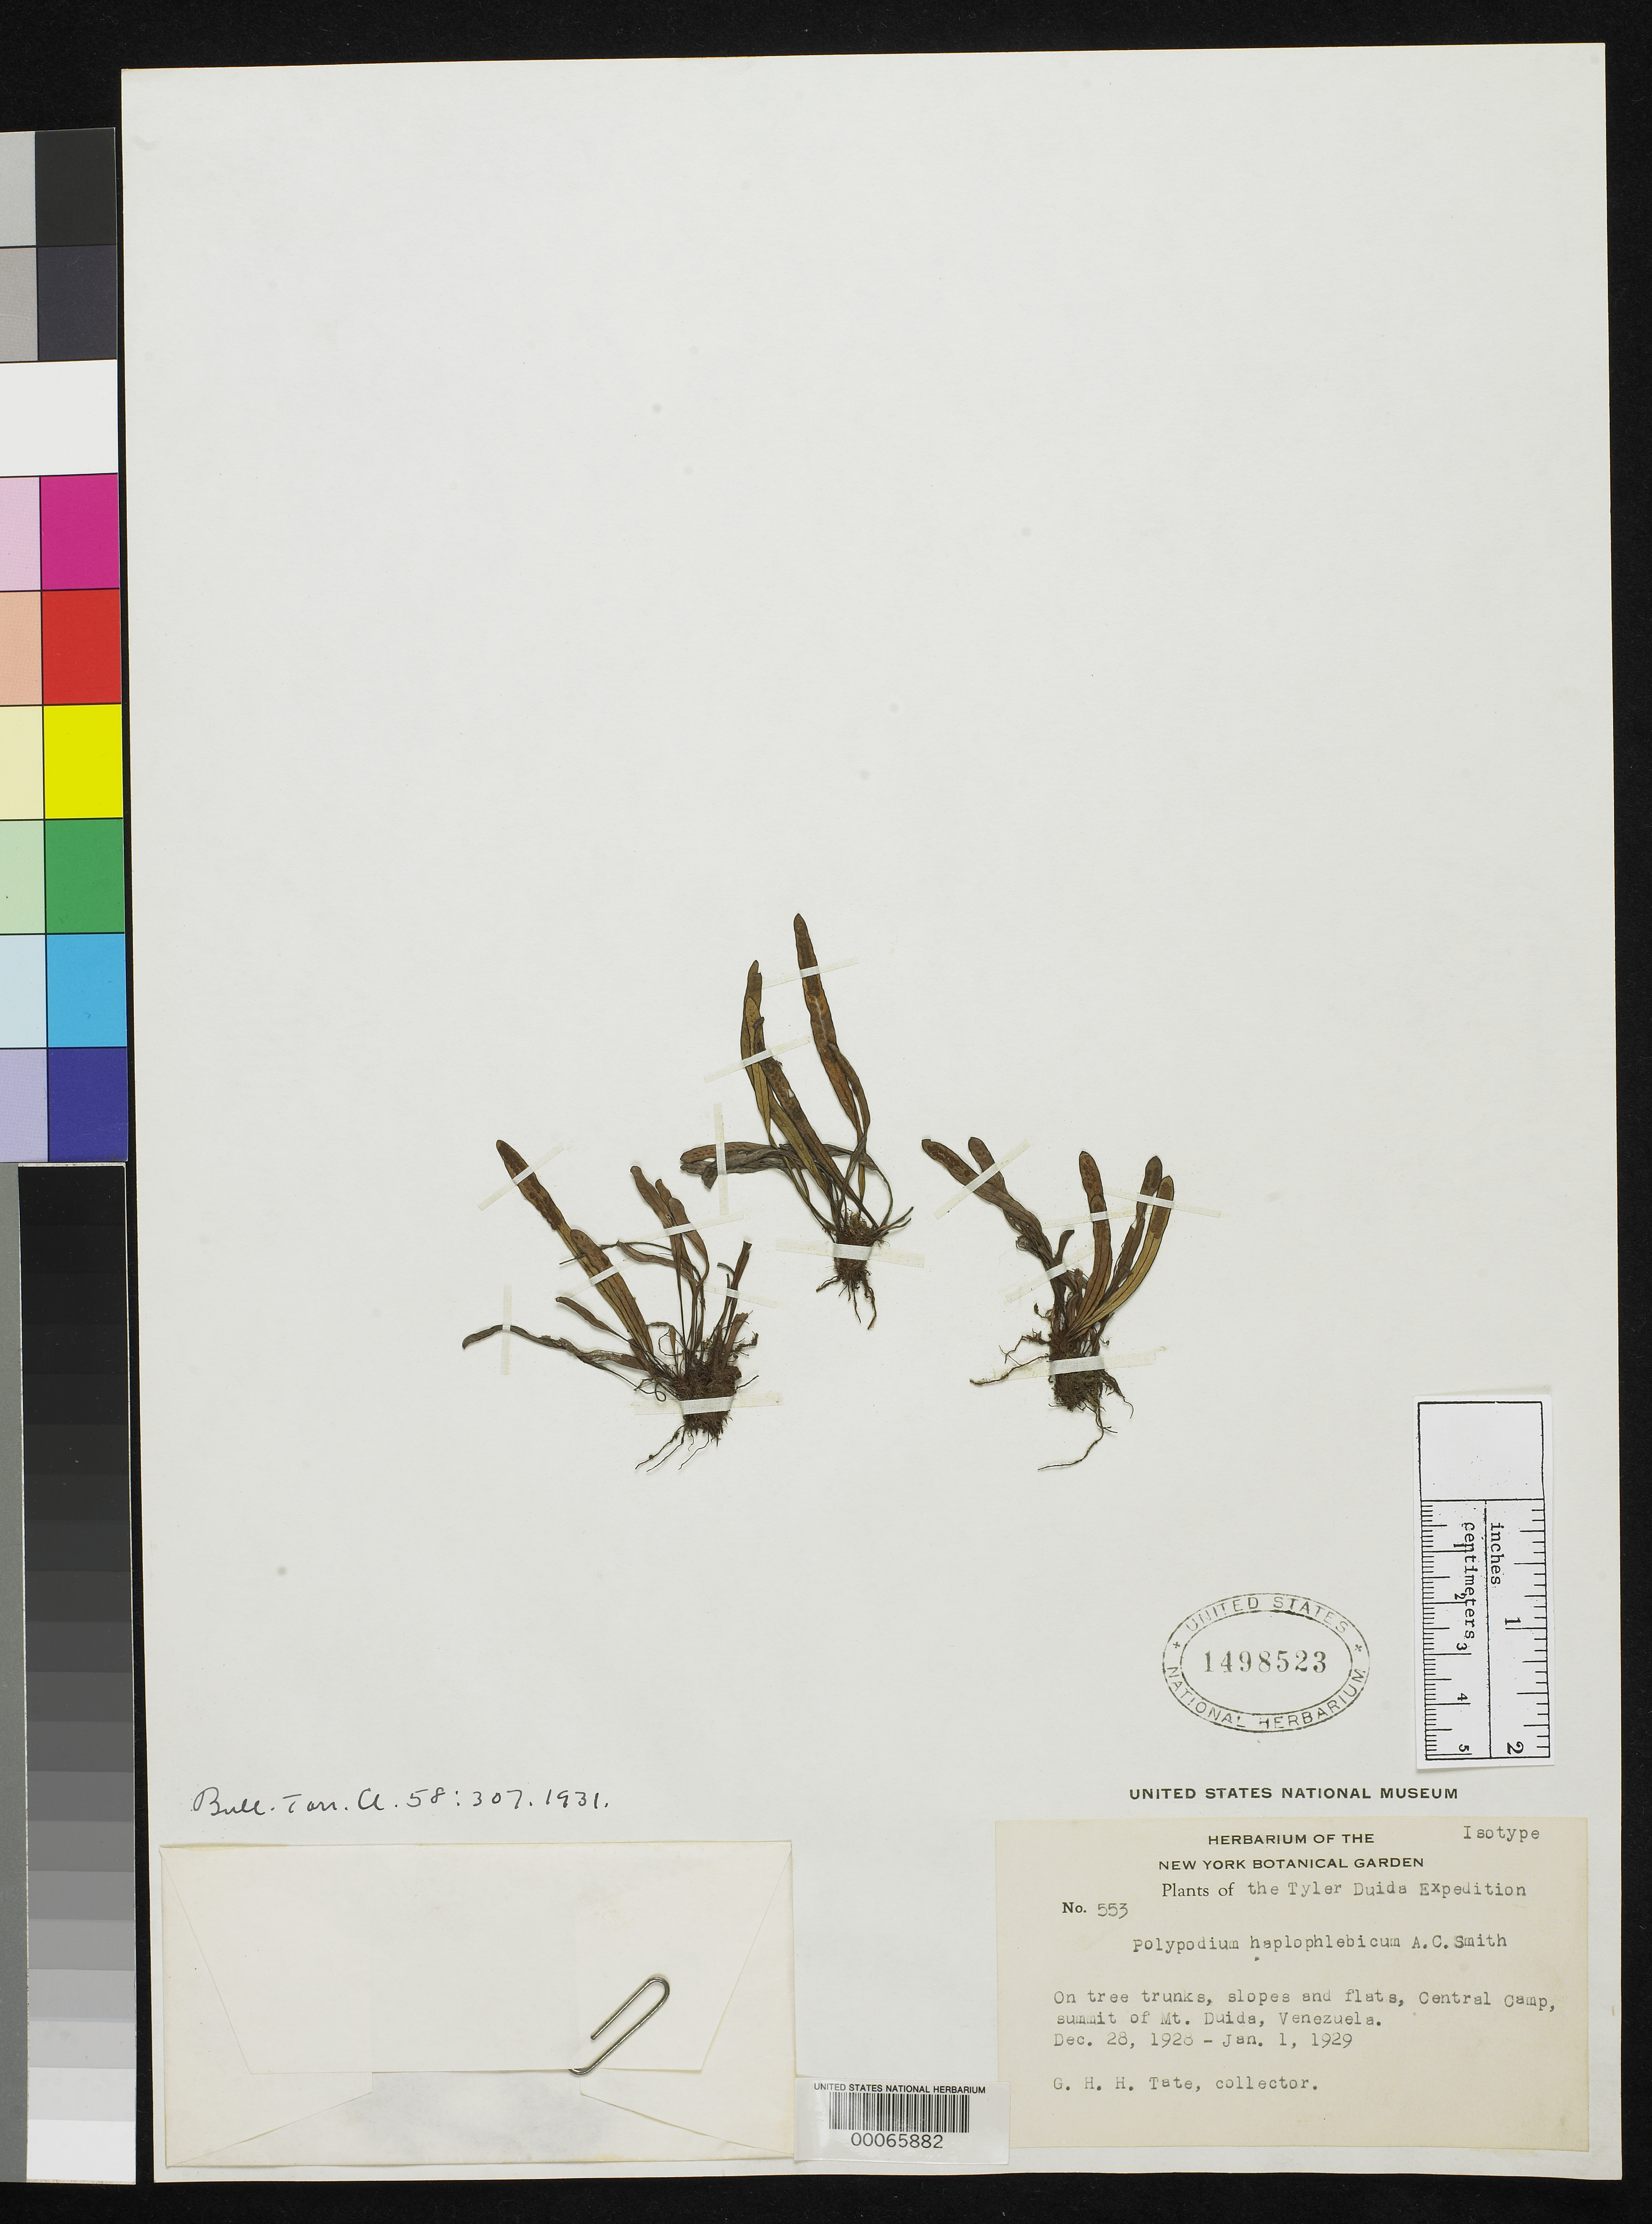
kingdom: Plantae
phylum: Tracheophyta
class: Polypodiopsida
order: Polypodiales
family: Polypodiaceae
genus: Polypodium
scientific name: Polypodium haplophlebicum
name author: A.C. Sm.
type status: Isotype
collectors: G. H. H.Tate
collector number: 553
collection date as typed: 01 Jan 1929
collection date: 1929-01-01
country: Venezuela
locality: Summit of Mt. Duida, slopes & flats, central camp.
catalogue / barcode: US 1498523